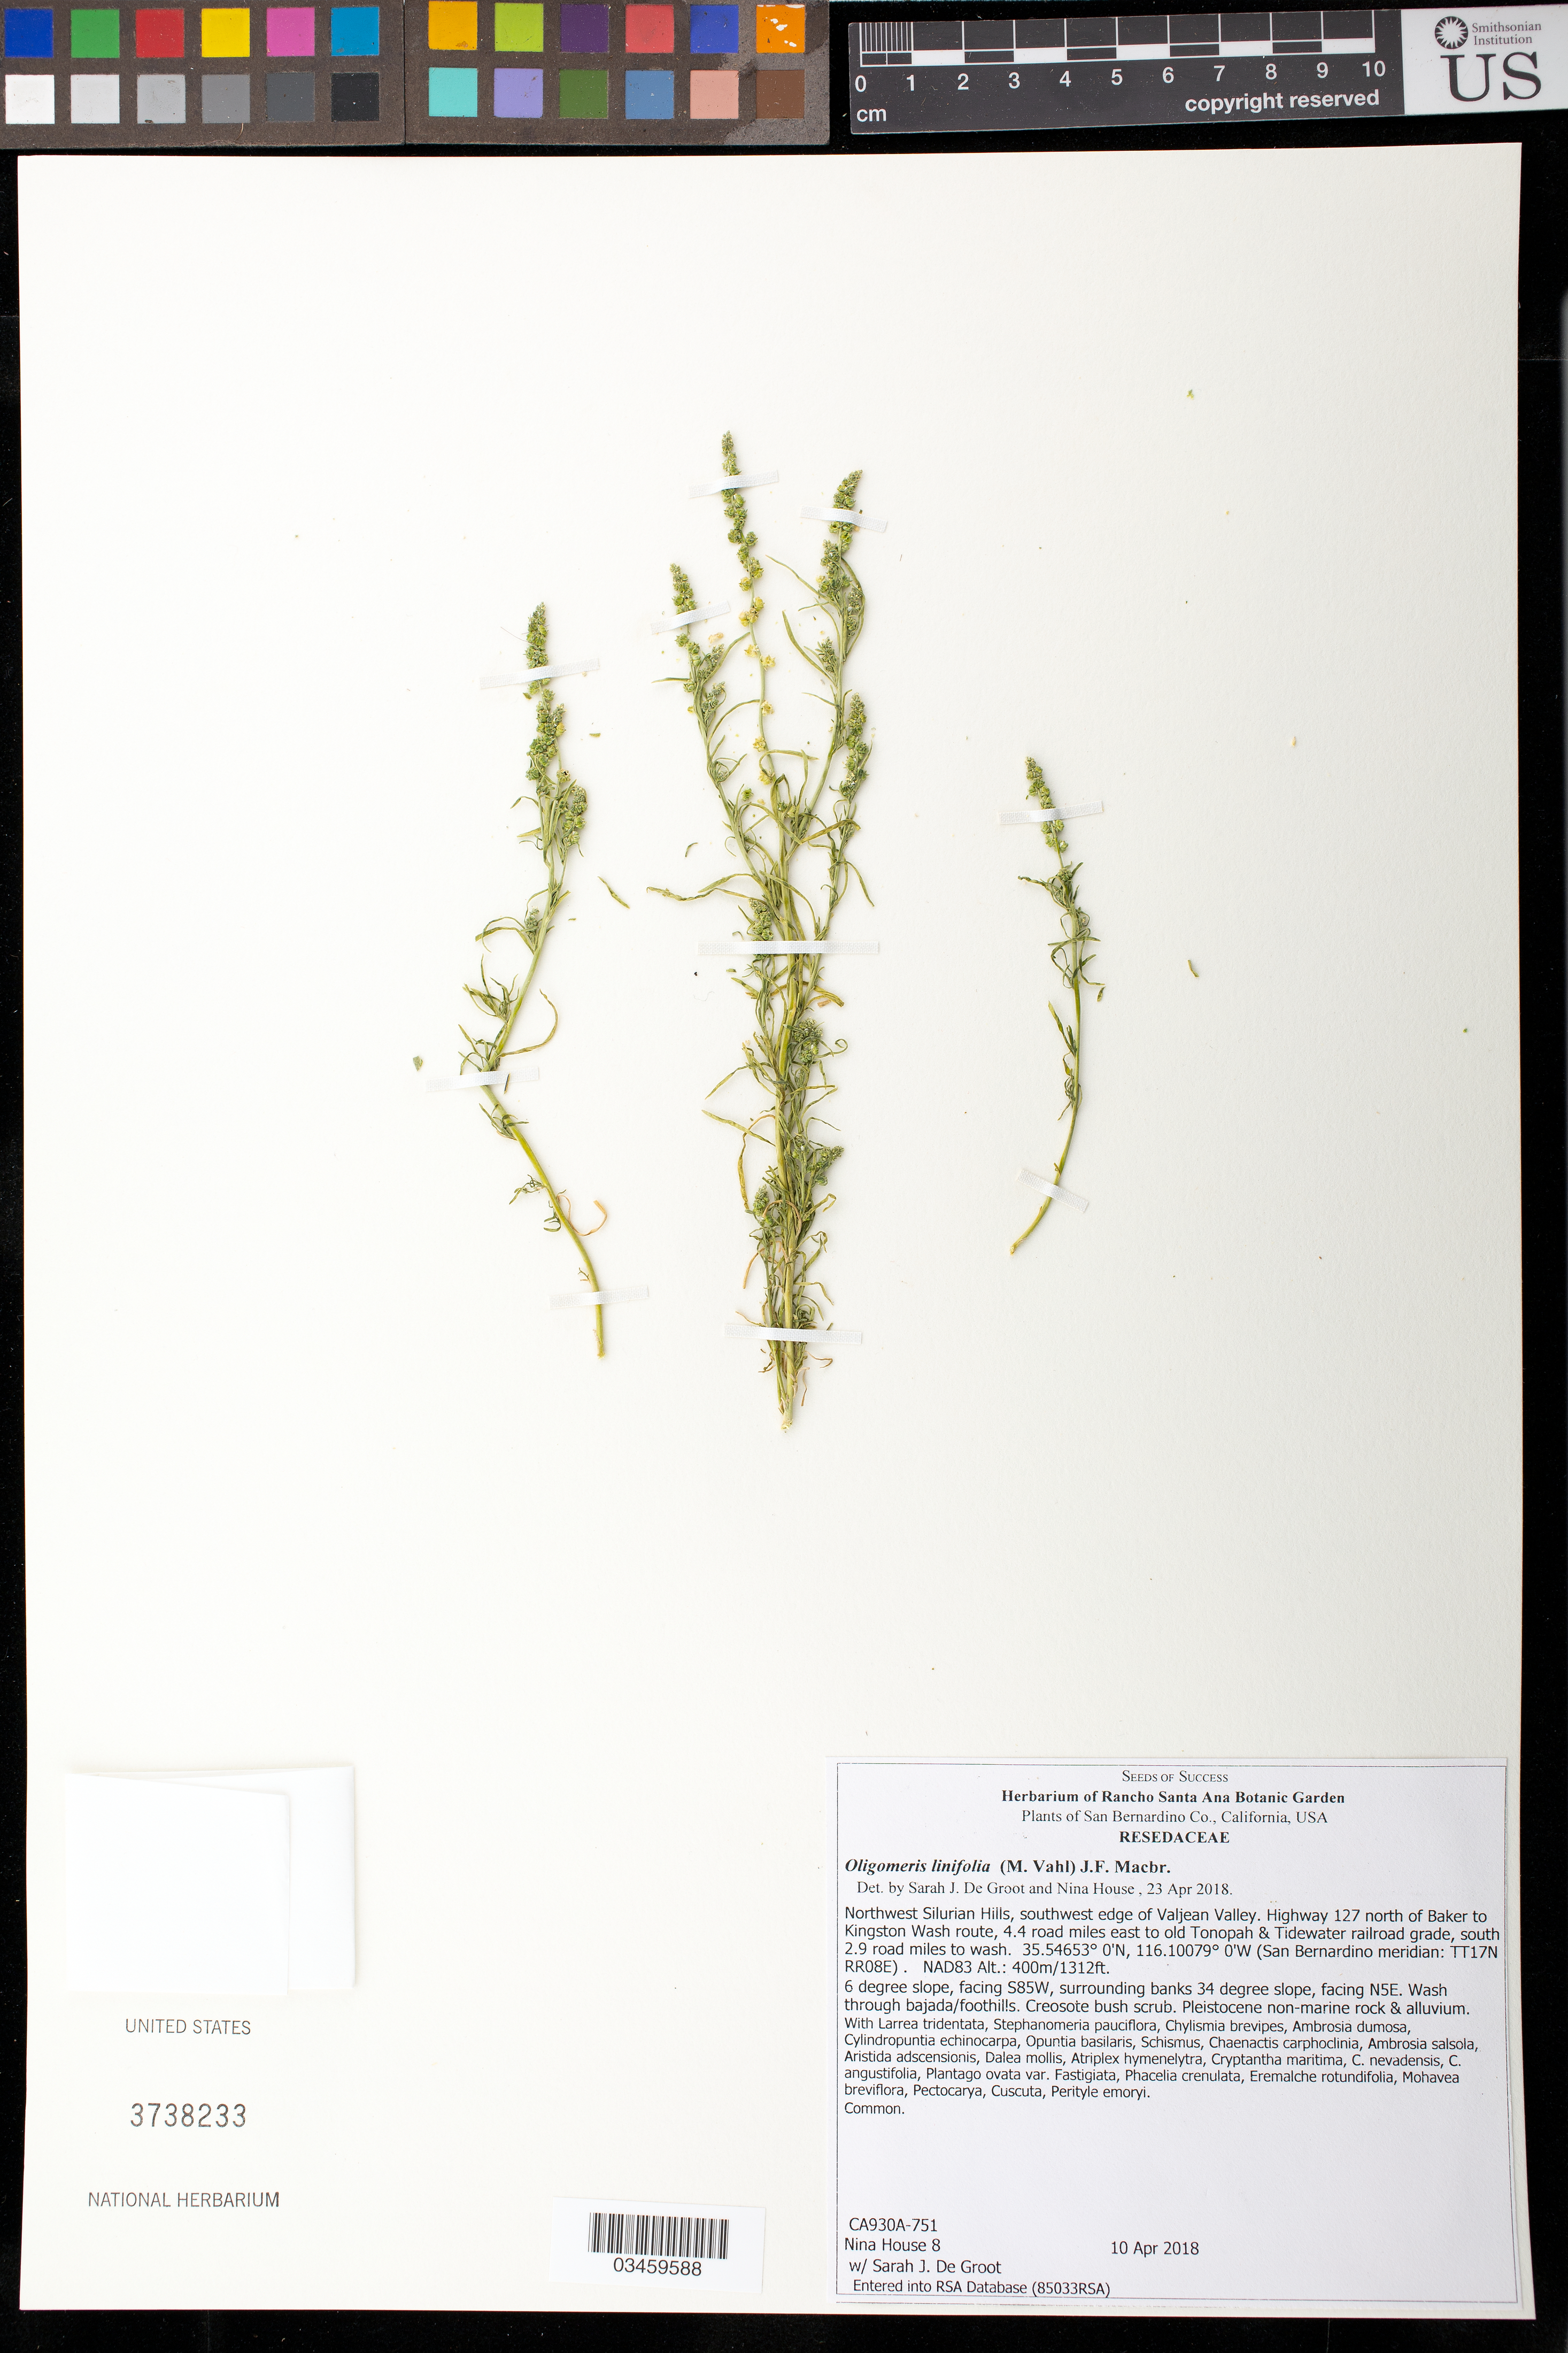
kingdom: Plantae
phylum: Tracheophyta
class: Magnoliopsida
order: Brassicales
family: Resedaceae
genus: Oligomeris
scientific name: Oligomeris linifolia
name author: (Vahl) J.F. Macbr.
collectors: N. House & S. De Groot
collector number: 8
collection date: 2018-04-10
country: United States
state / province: California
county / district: San Bernardino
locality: NW of the Silurian Hills, SW edge of Valjean Valley, Hwy 127 N of Baker to Kingston Wash Route, 4.4 road mi E to old Tonopah and Tidewater railroad grade, S 2.9 road mi to wash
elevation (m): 400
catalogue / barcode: US 3738233